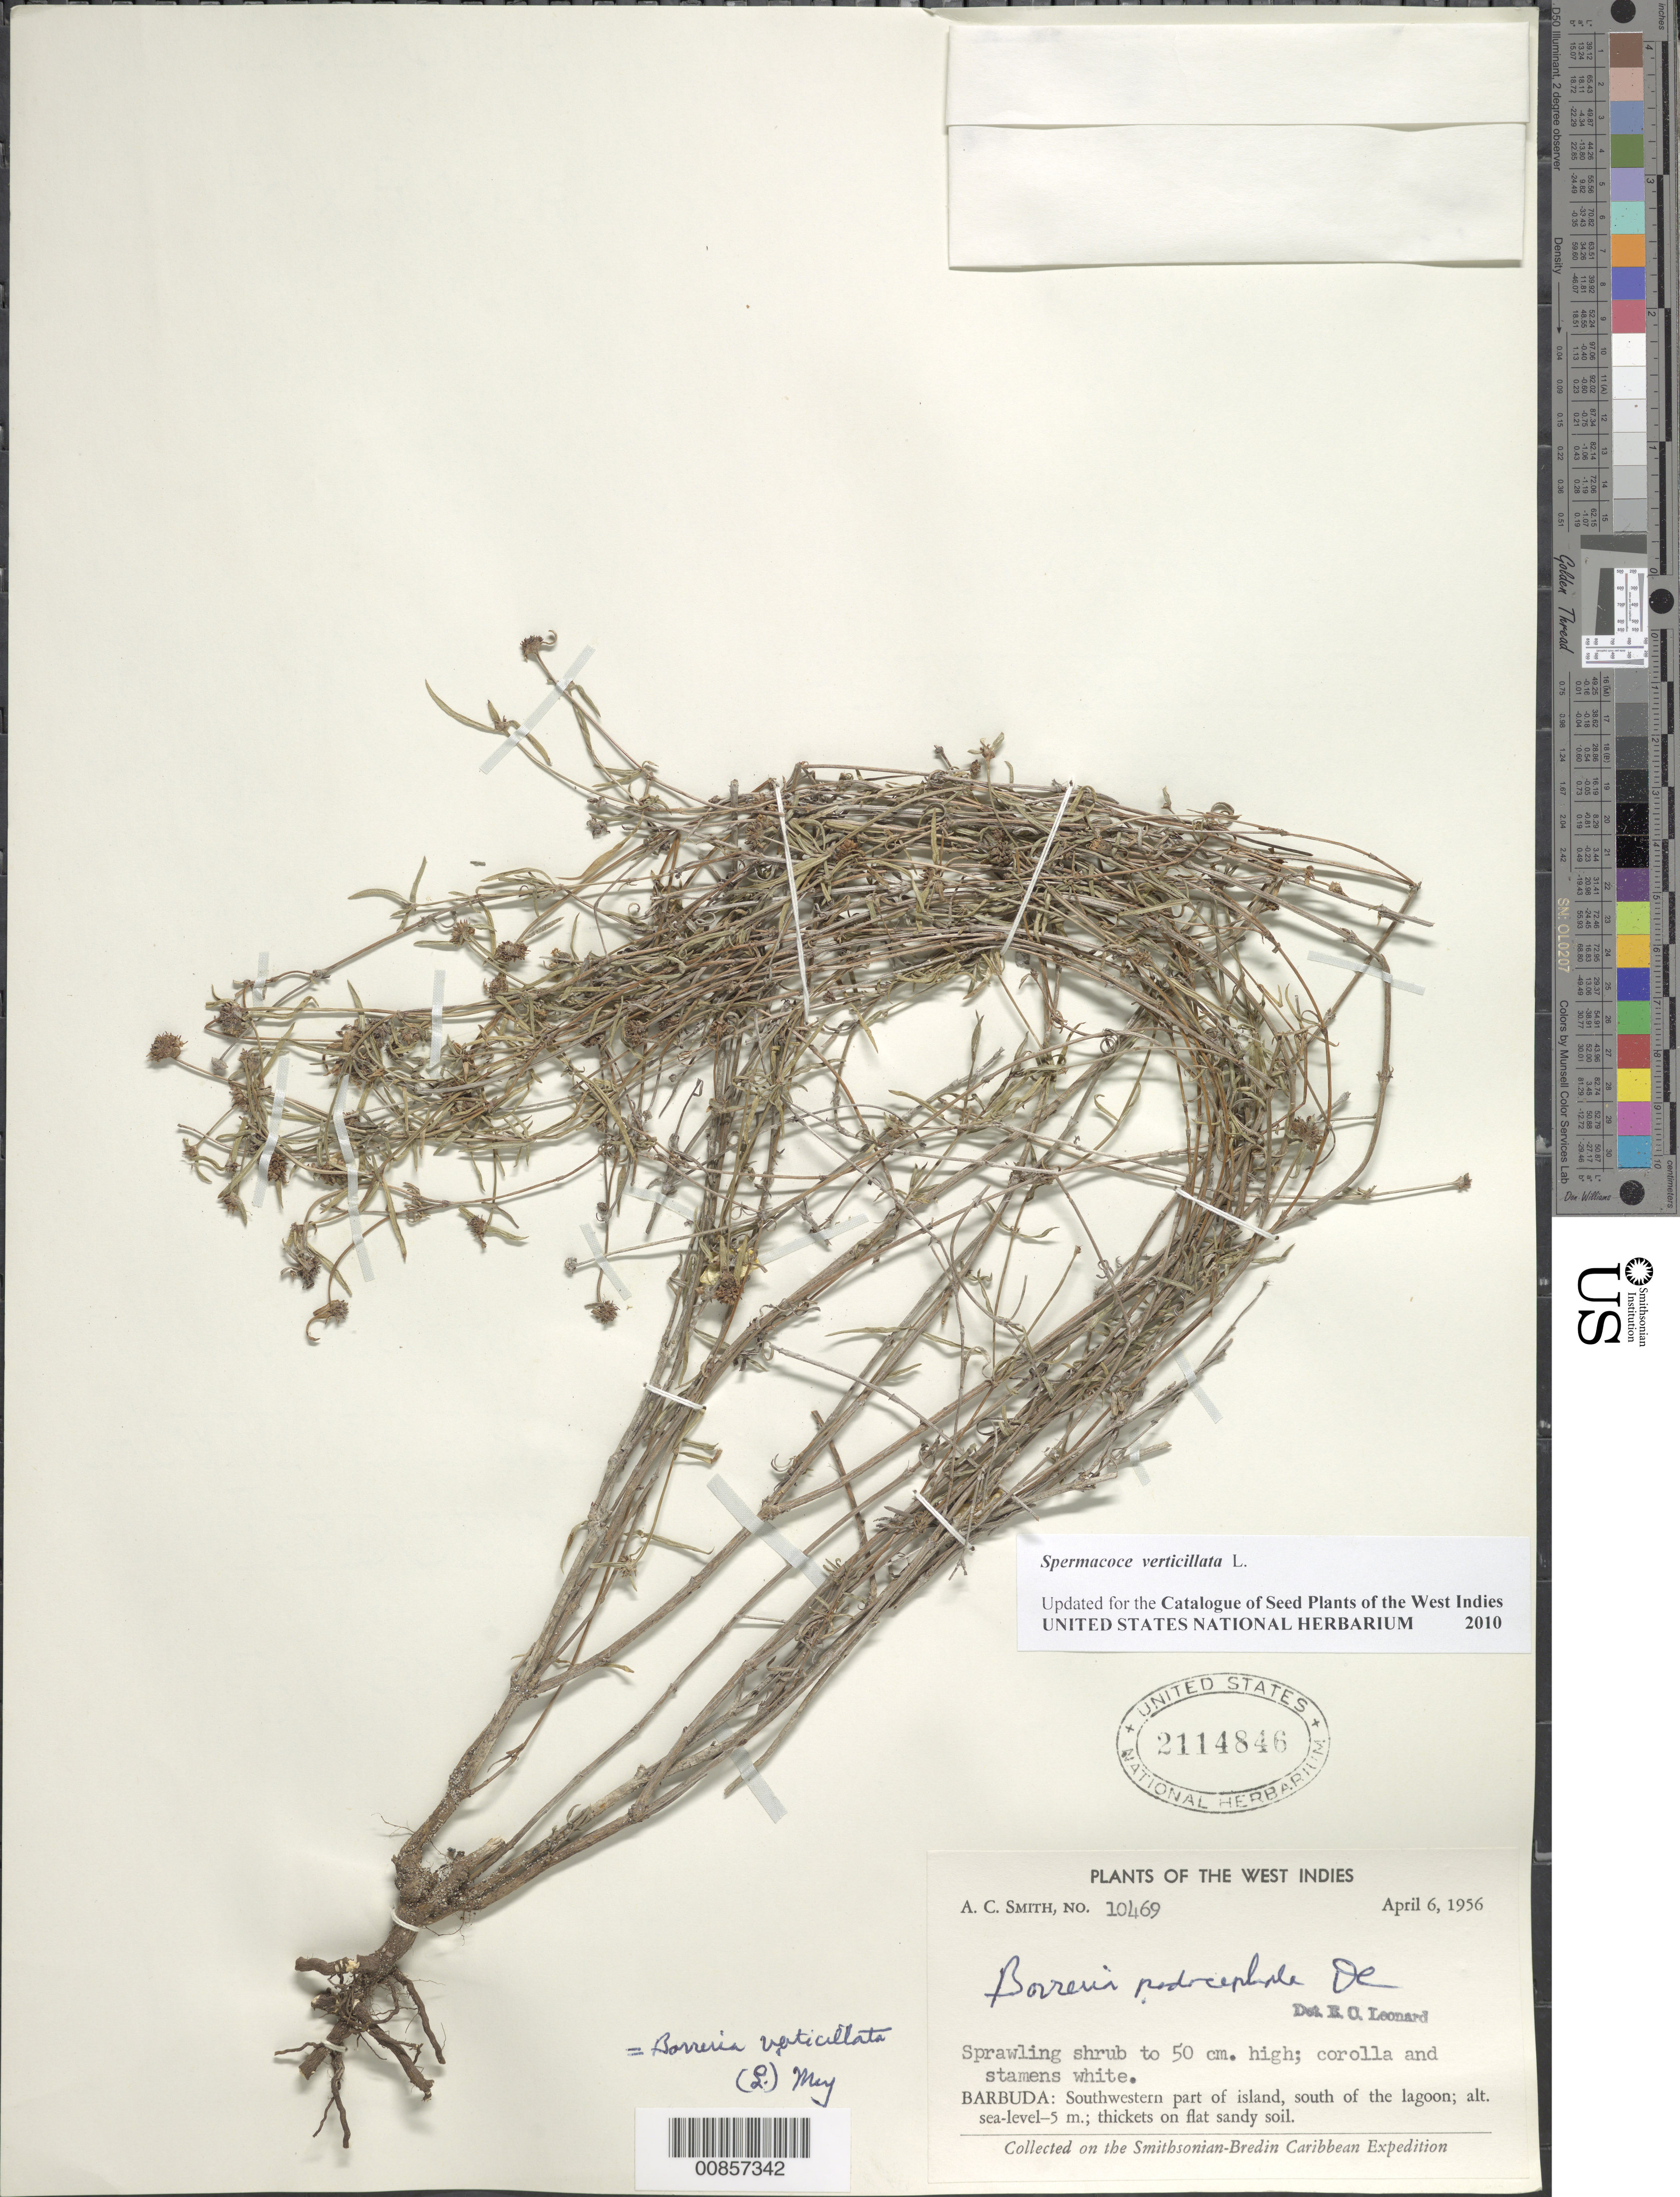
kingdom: Plantae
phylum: Tracheophyta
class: Magnoliopsida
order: Gentianales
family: Rubiaceae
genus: Spermacoce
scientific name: Spermacoce verticillata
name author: L.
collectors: A. C. Smith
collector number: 10469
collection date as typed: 06 Apr 1956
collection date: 1956-04-06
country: Antigua and Barbuda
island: Barbuda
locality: Southwestern part of island, south of the lagoon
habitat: Thickets on flat sandy soil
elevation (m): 0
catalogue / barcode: US 2114846